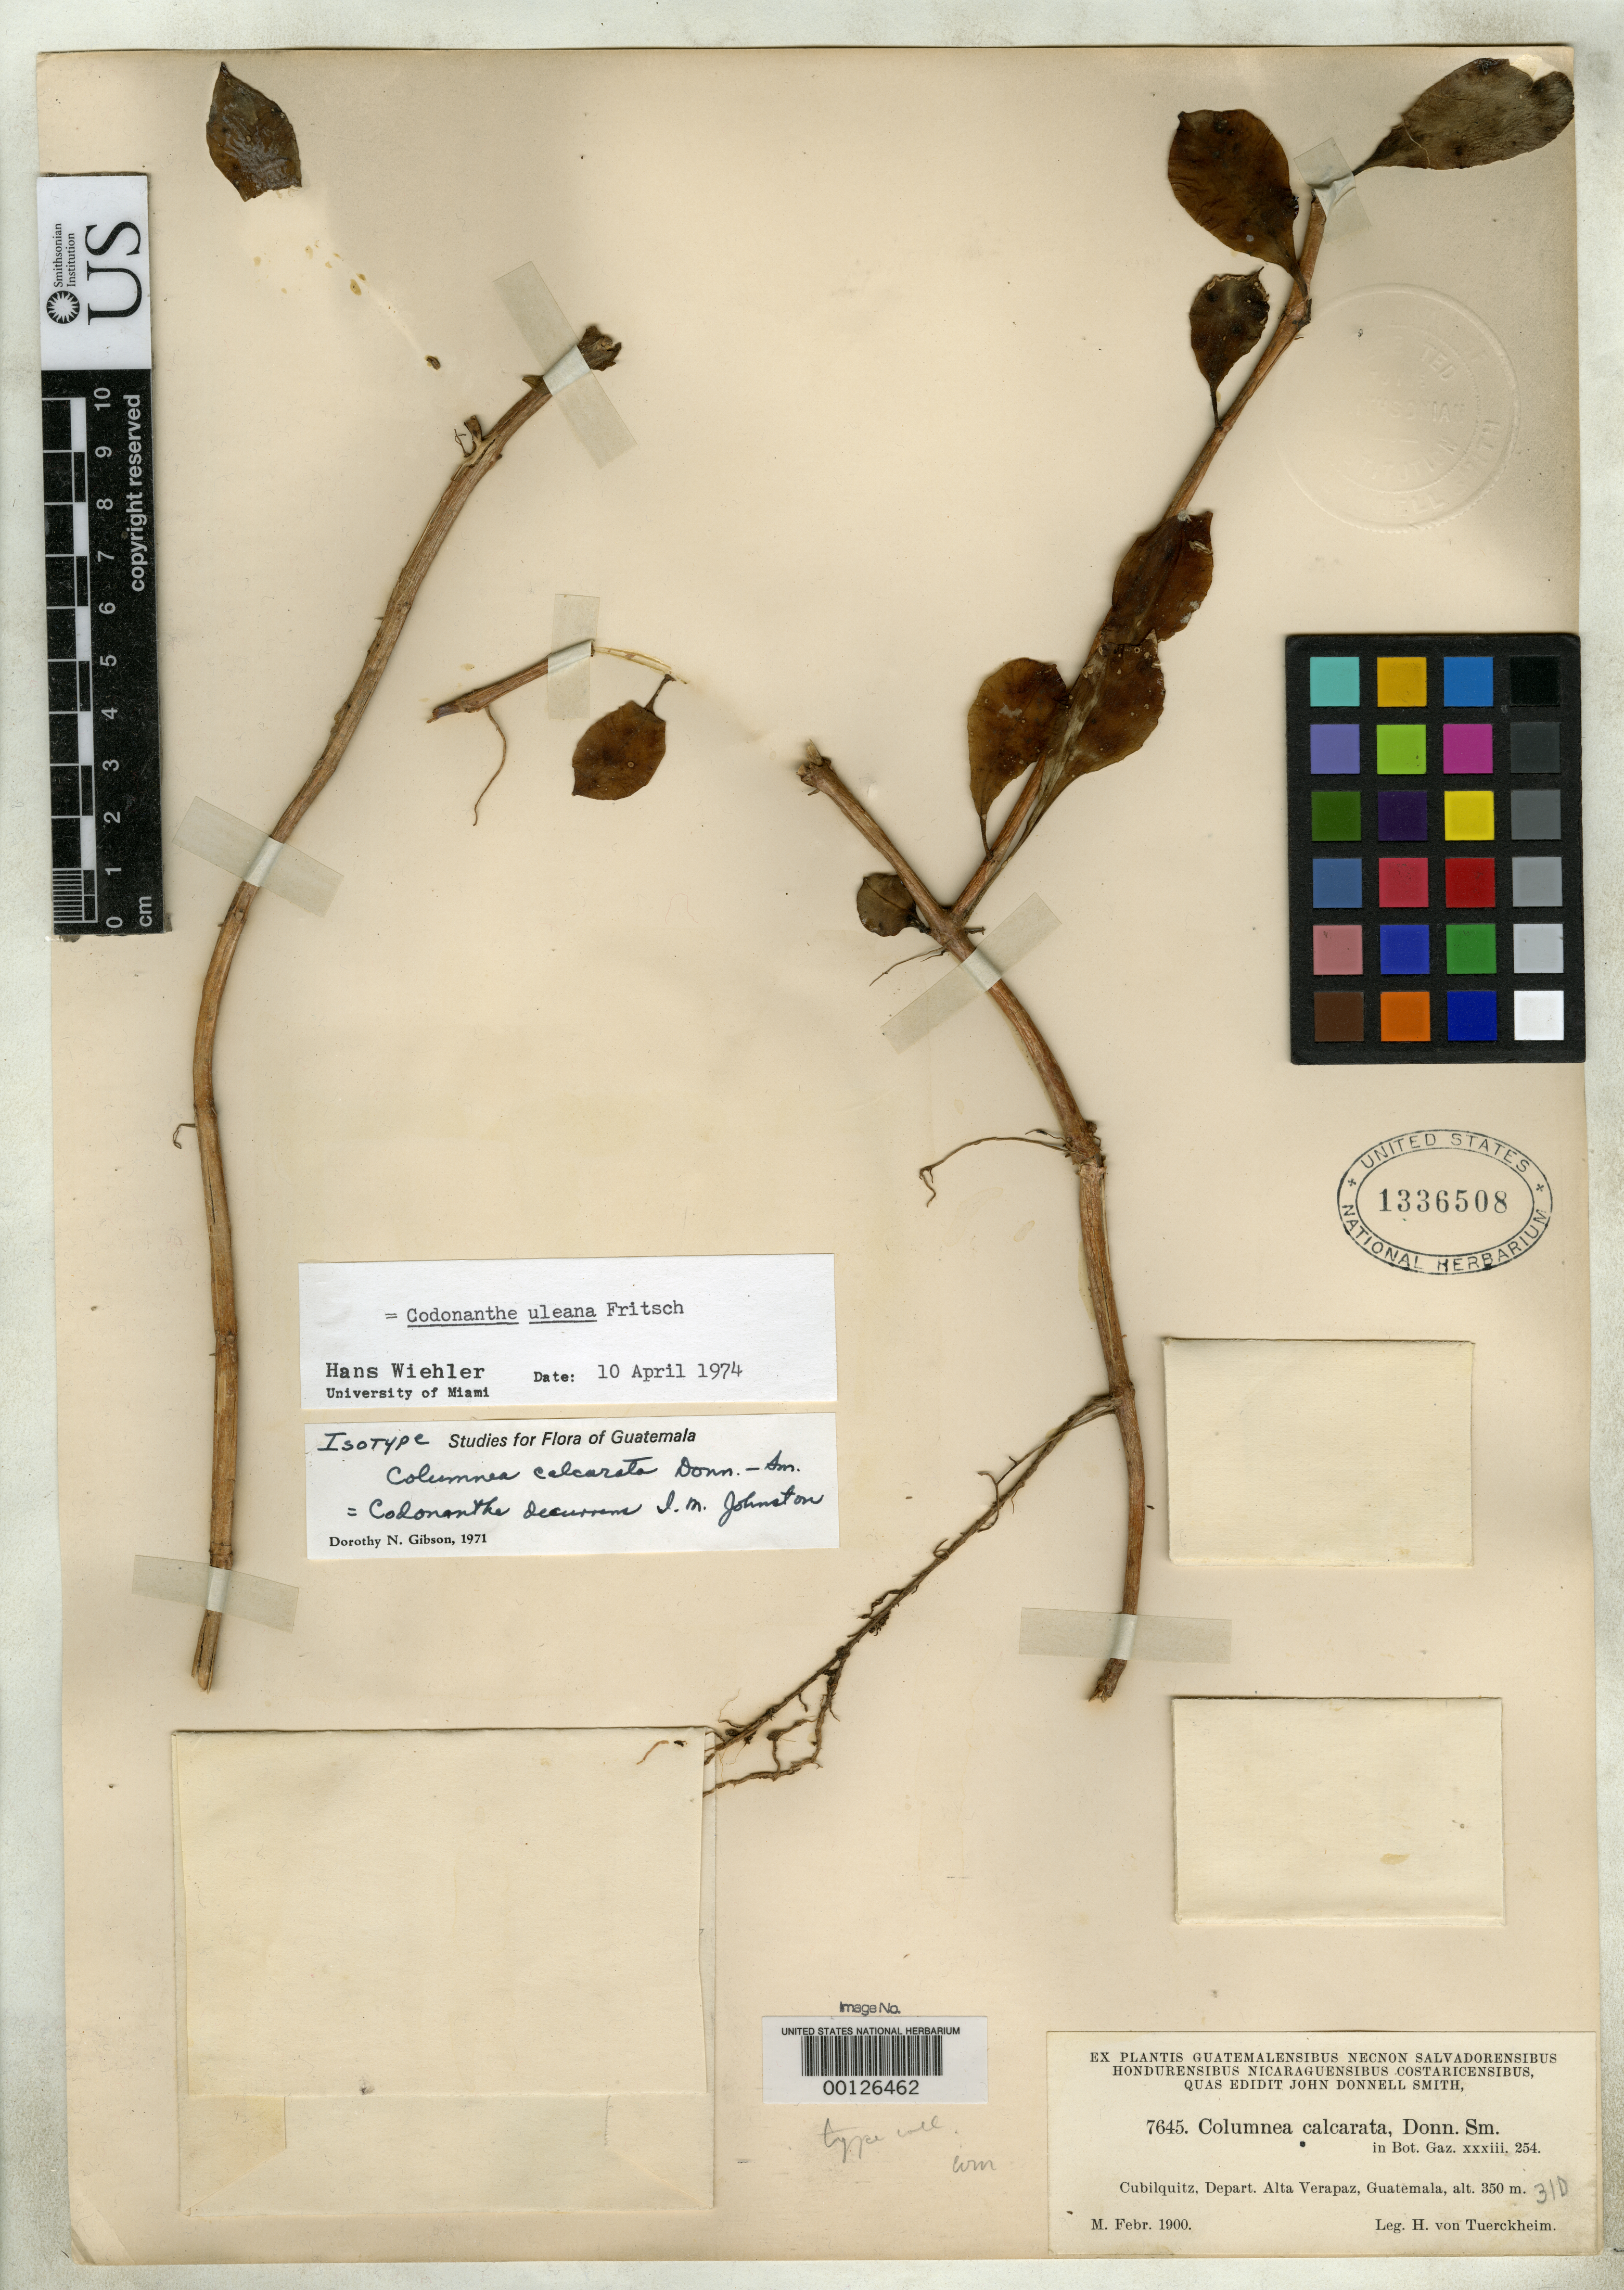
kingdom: Plantae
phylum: Tracheophyta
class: Magnoliopsida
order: Lamiales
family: Gesneriaceae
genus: Columnea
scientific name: Columnea calcarata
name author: Donn. Sm.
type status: Isotype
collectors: H. von Türckheim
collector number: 7645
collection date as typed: Feb 1900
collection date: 1900-02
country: Guatemala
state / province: Alta Verapaz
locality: Cubilquitz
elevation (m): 350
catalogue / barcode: US 1336508